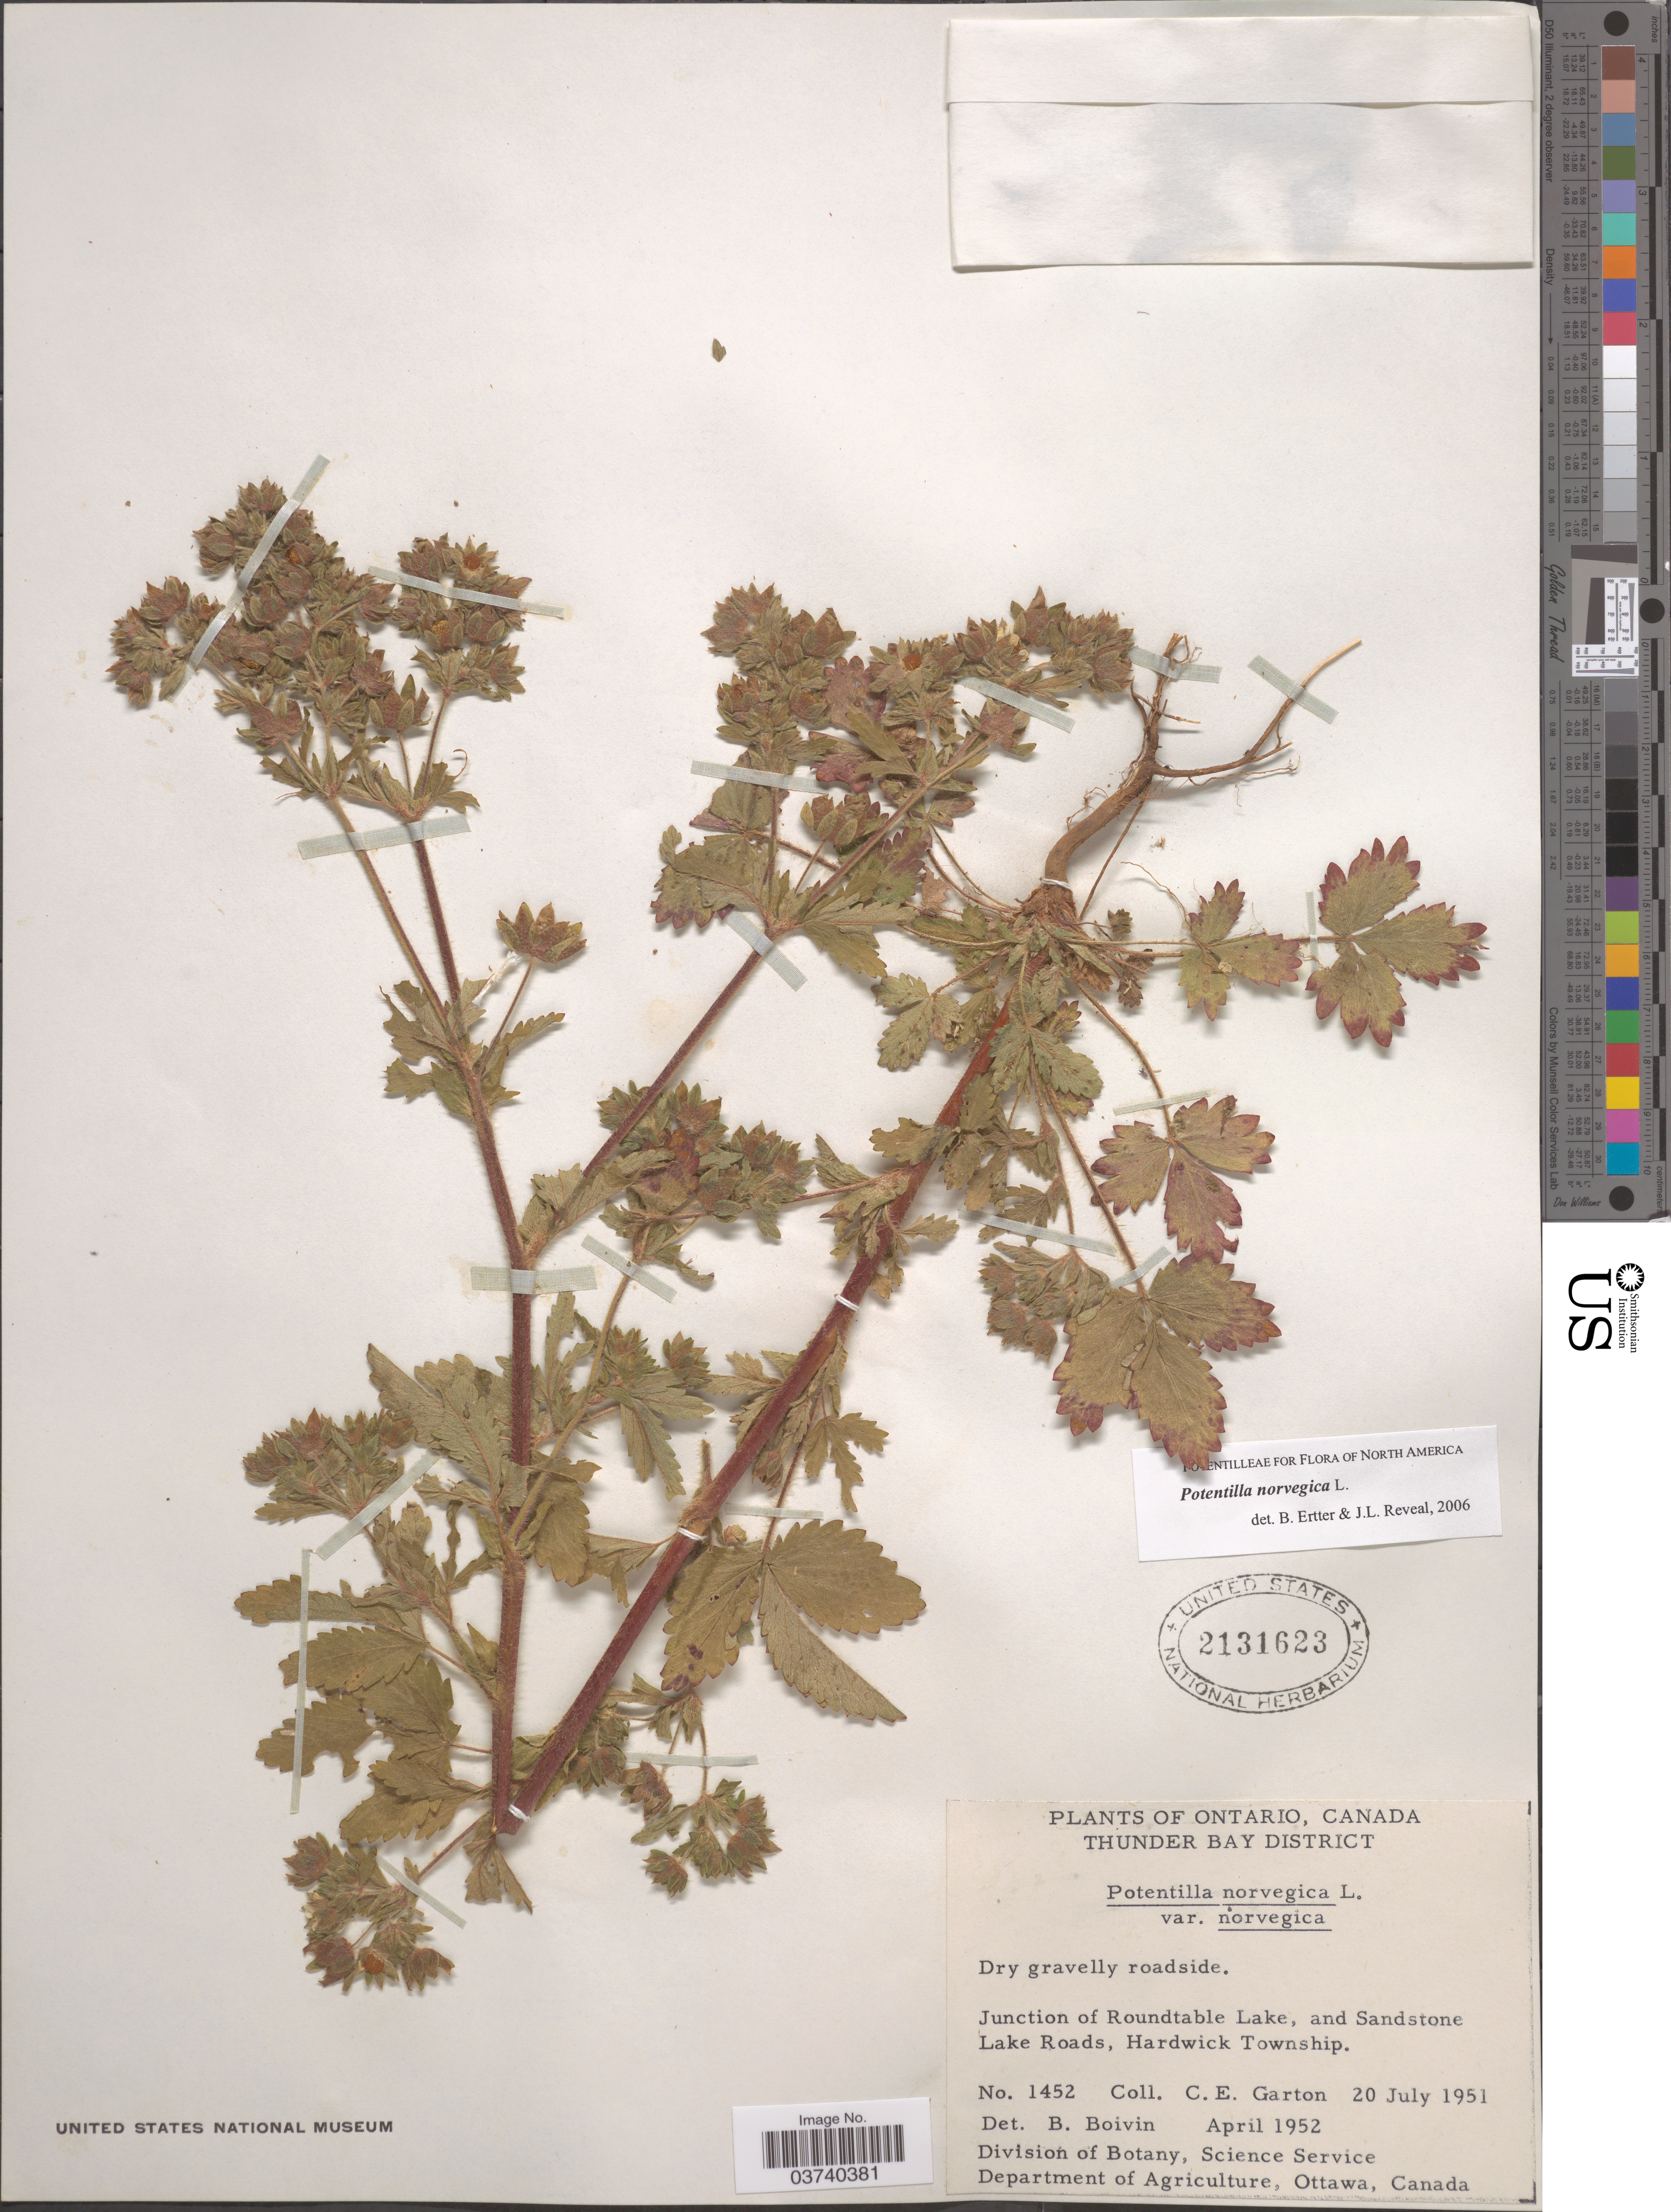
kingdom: Plantae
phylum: Tracheophyta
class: Magnoliopsida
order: Rosales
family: Rosaceae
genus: Potentilla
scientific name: Potentilla norvegica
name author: L.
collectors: C. E. Garton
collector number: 1452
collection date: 1951-07-20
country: Canada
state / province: Ontario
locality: Thunder Bay District. Junction of Roundtable Lake, and Sandstone Lake Roads, Hardwick Township.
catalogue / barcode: US 2131623